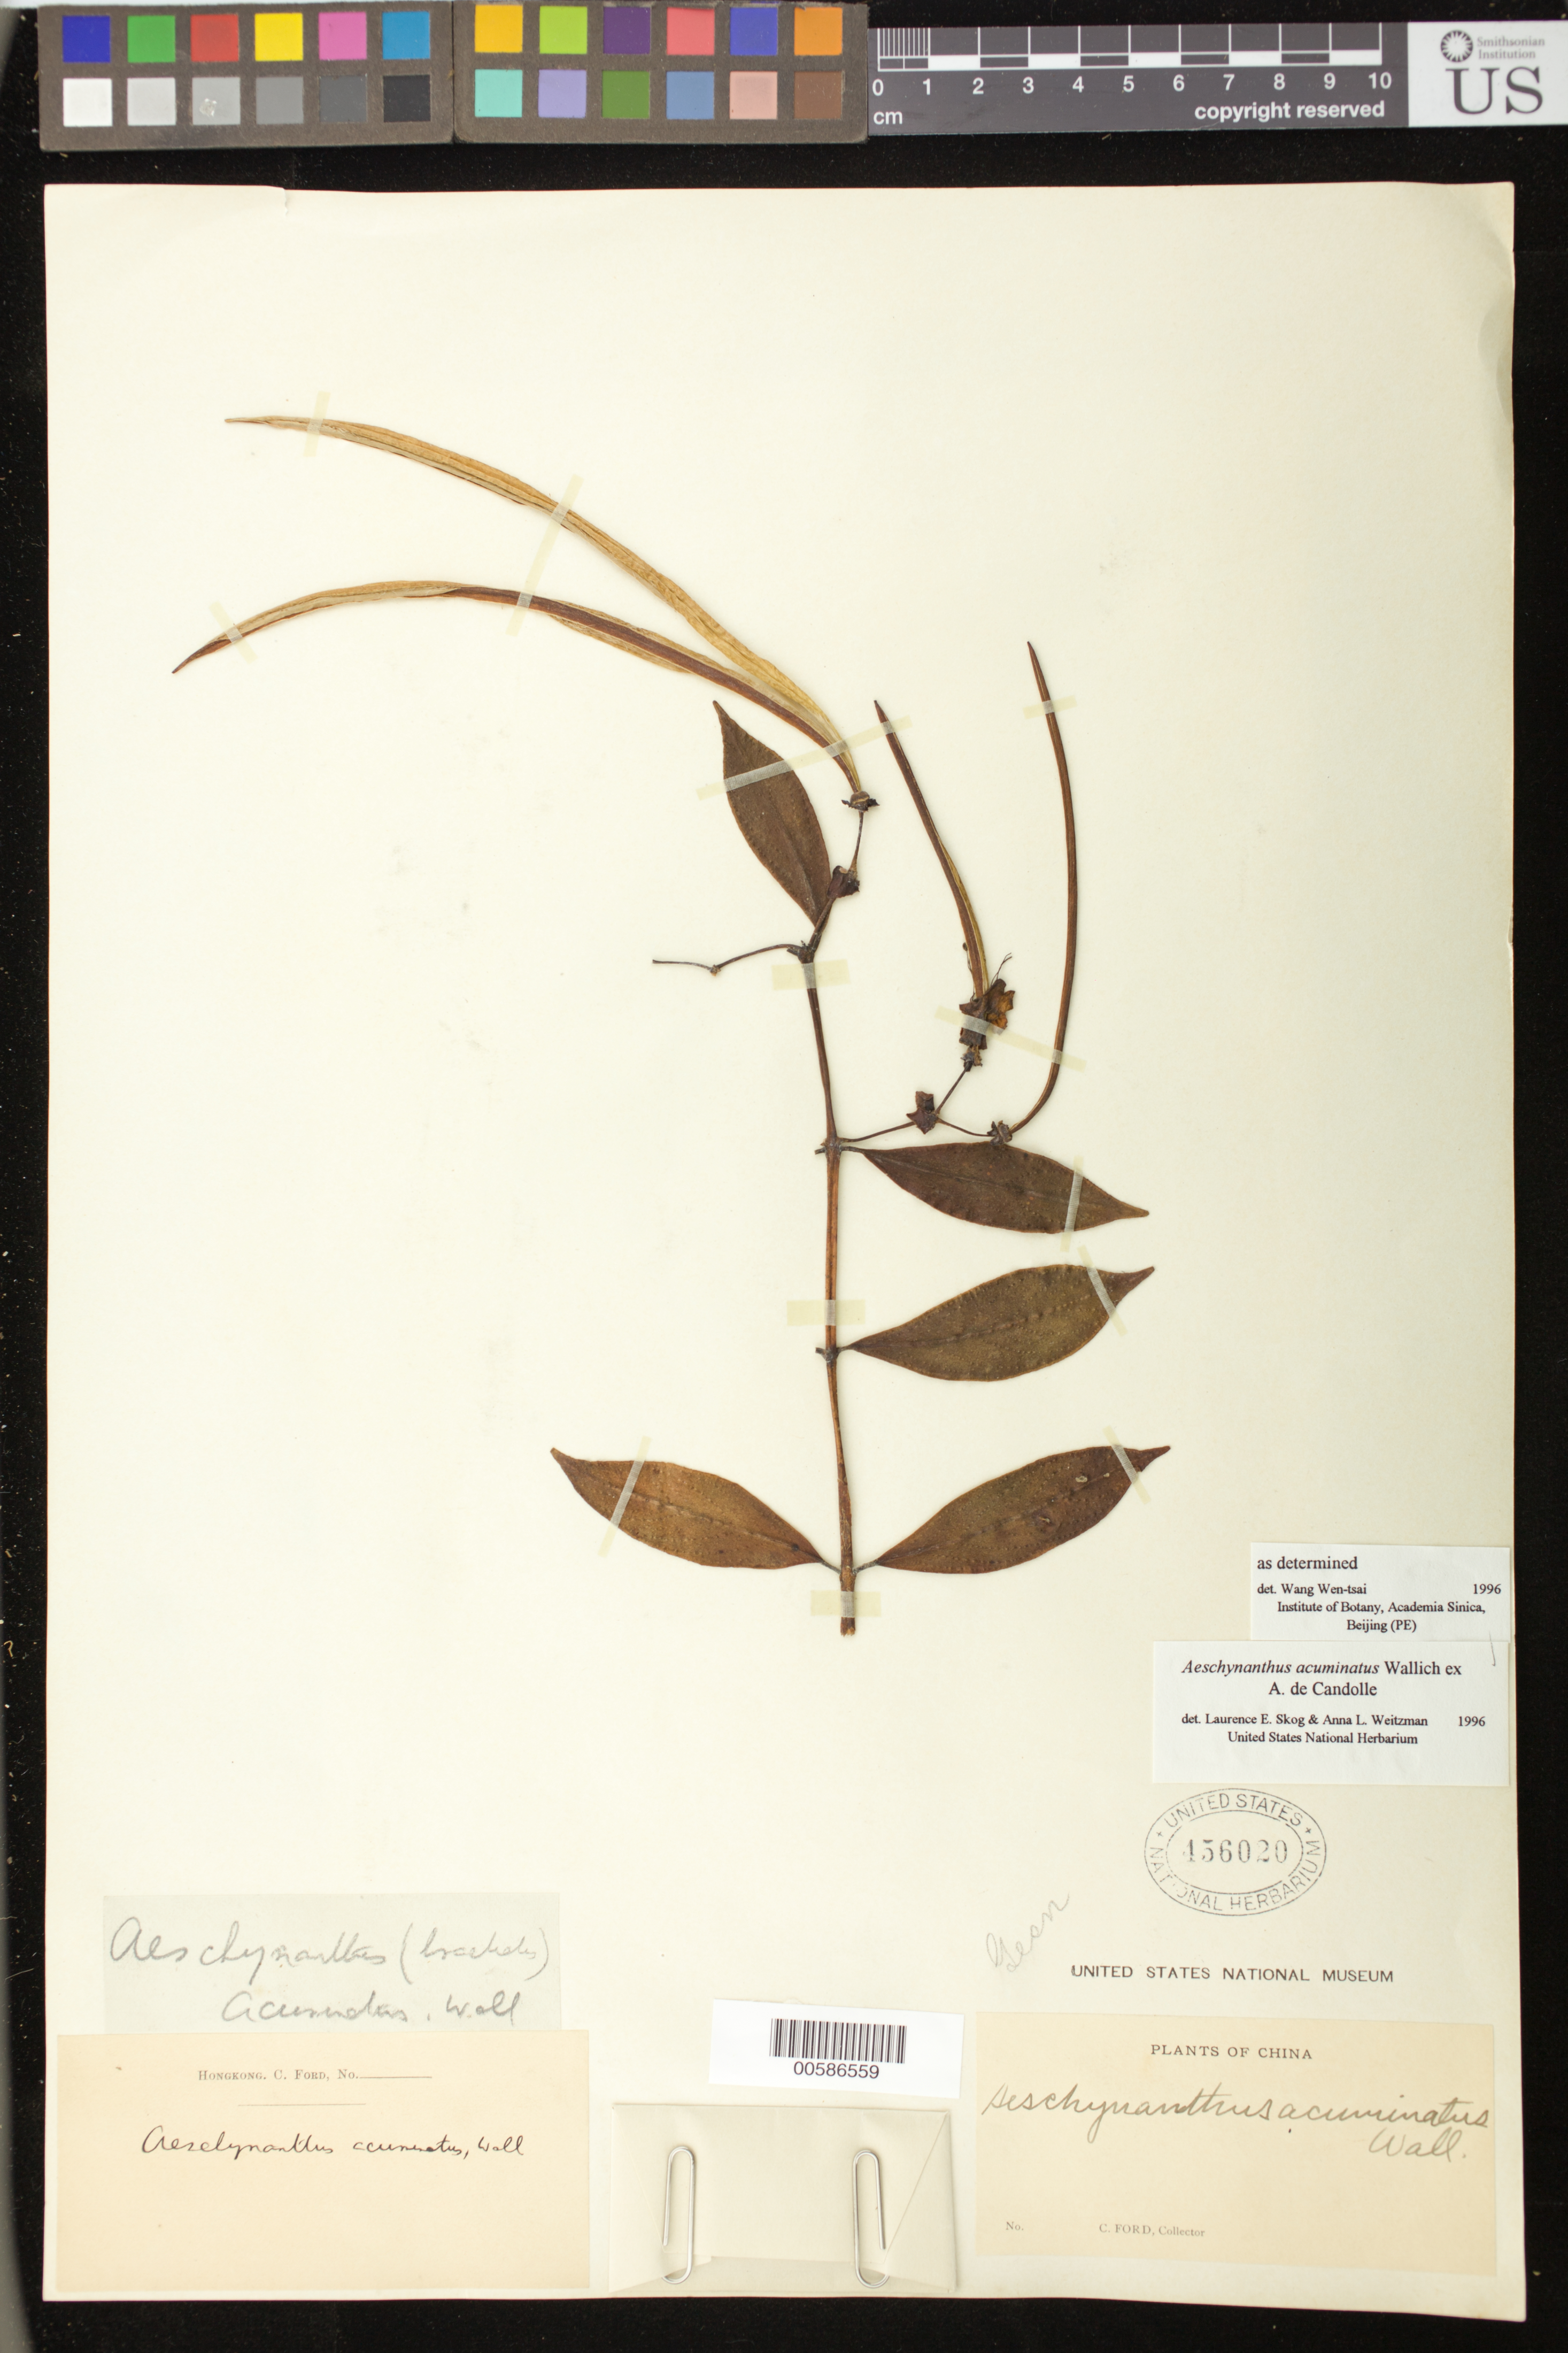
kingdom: Plantae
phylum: Tracheophyta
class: Magnoliopsida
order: Lamiales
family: Gesneriaceae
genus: Aeschynanthus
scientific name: Aeschynanthus acuminatus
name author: Wall. ex A. DC.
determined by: Skog, L. E.; Weitzman, A. L.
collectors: C. Ford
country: China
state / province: Hong Kong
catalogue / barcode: US 456020